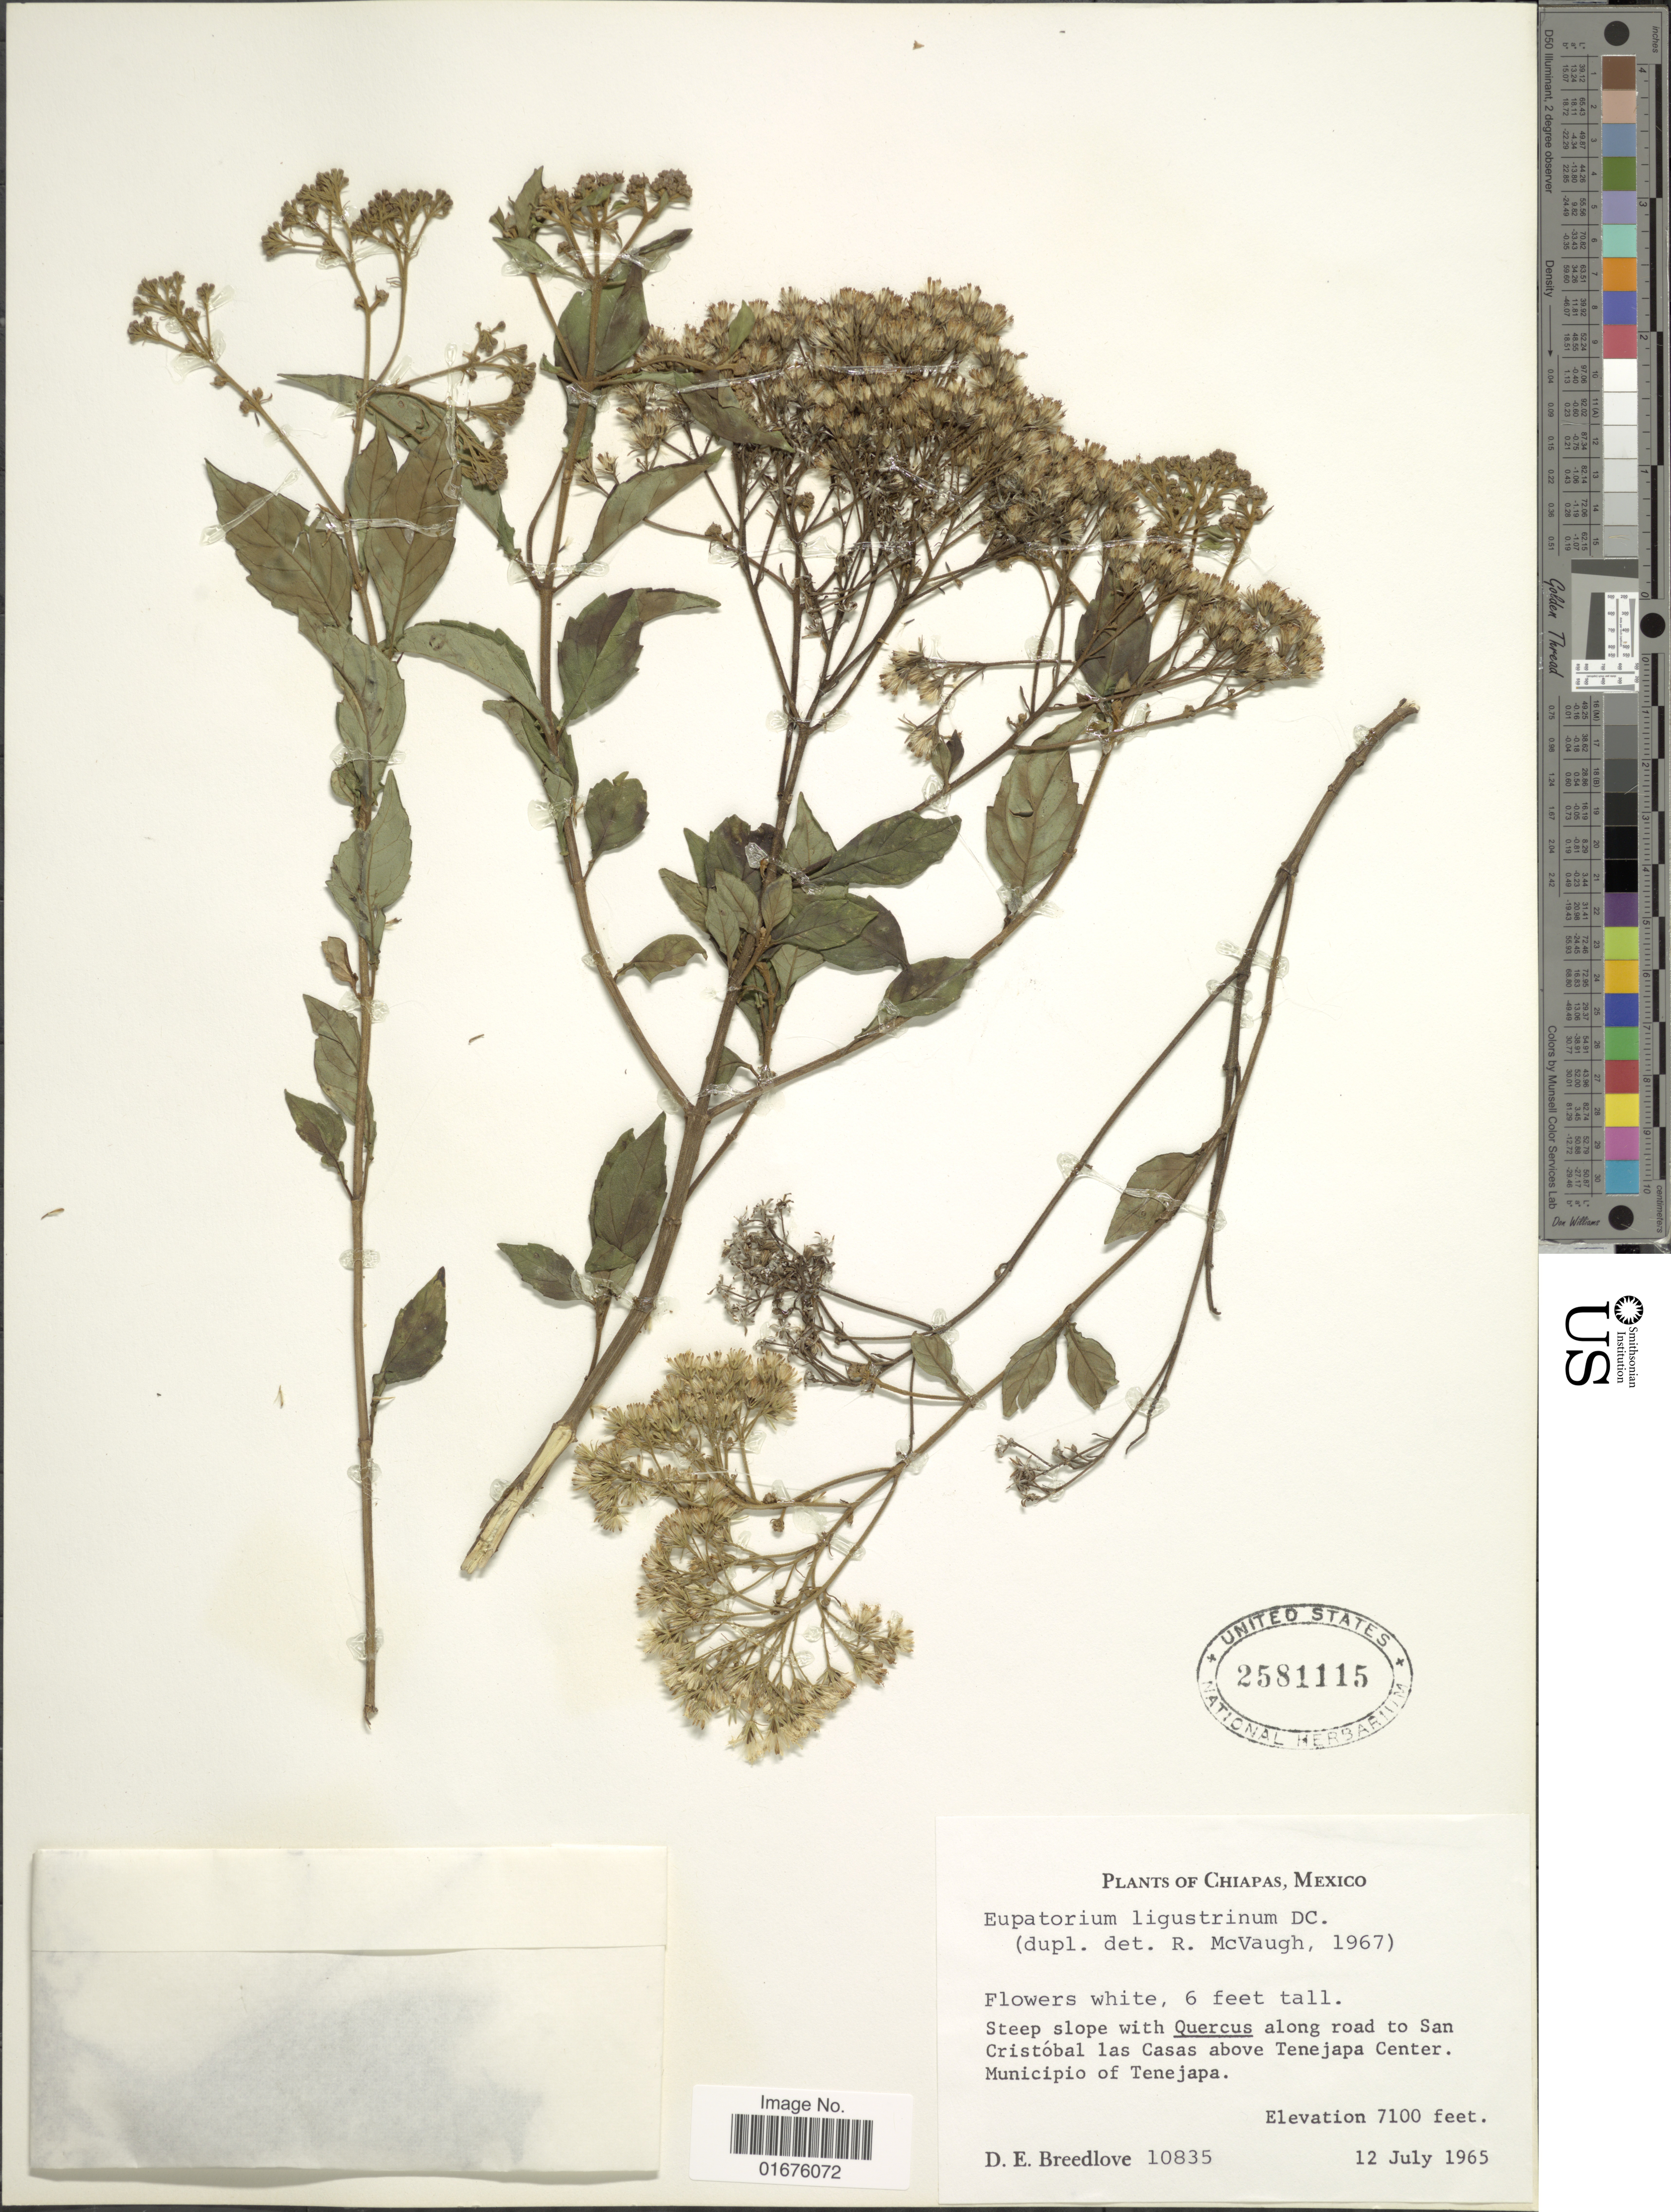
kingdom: Plantae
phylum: Tracheophyta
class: Magnoliopsida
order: Asterales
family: Asteraceae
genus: Ageratina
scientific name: Ageratina ligustrina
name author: (DC.) R.M. King & H. Rob.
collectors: D. E. Breedlove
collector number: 10835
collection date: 1965-07-12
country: Mexico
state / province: Chiapas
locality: Steep slope with Quercus along road to San Cristóbal las Casas above Tenejapa Center, Muncipio of Tenejapa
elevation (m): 2164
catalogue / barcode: US 2581115